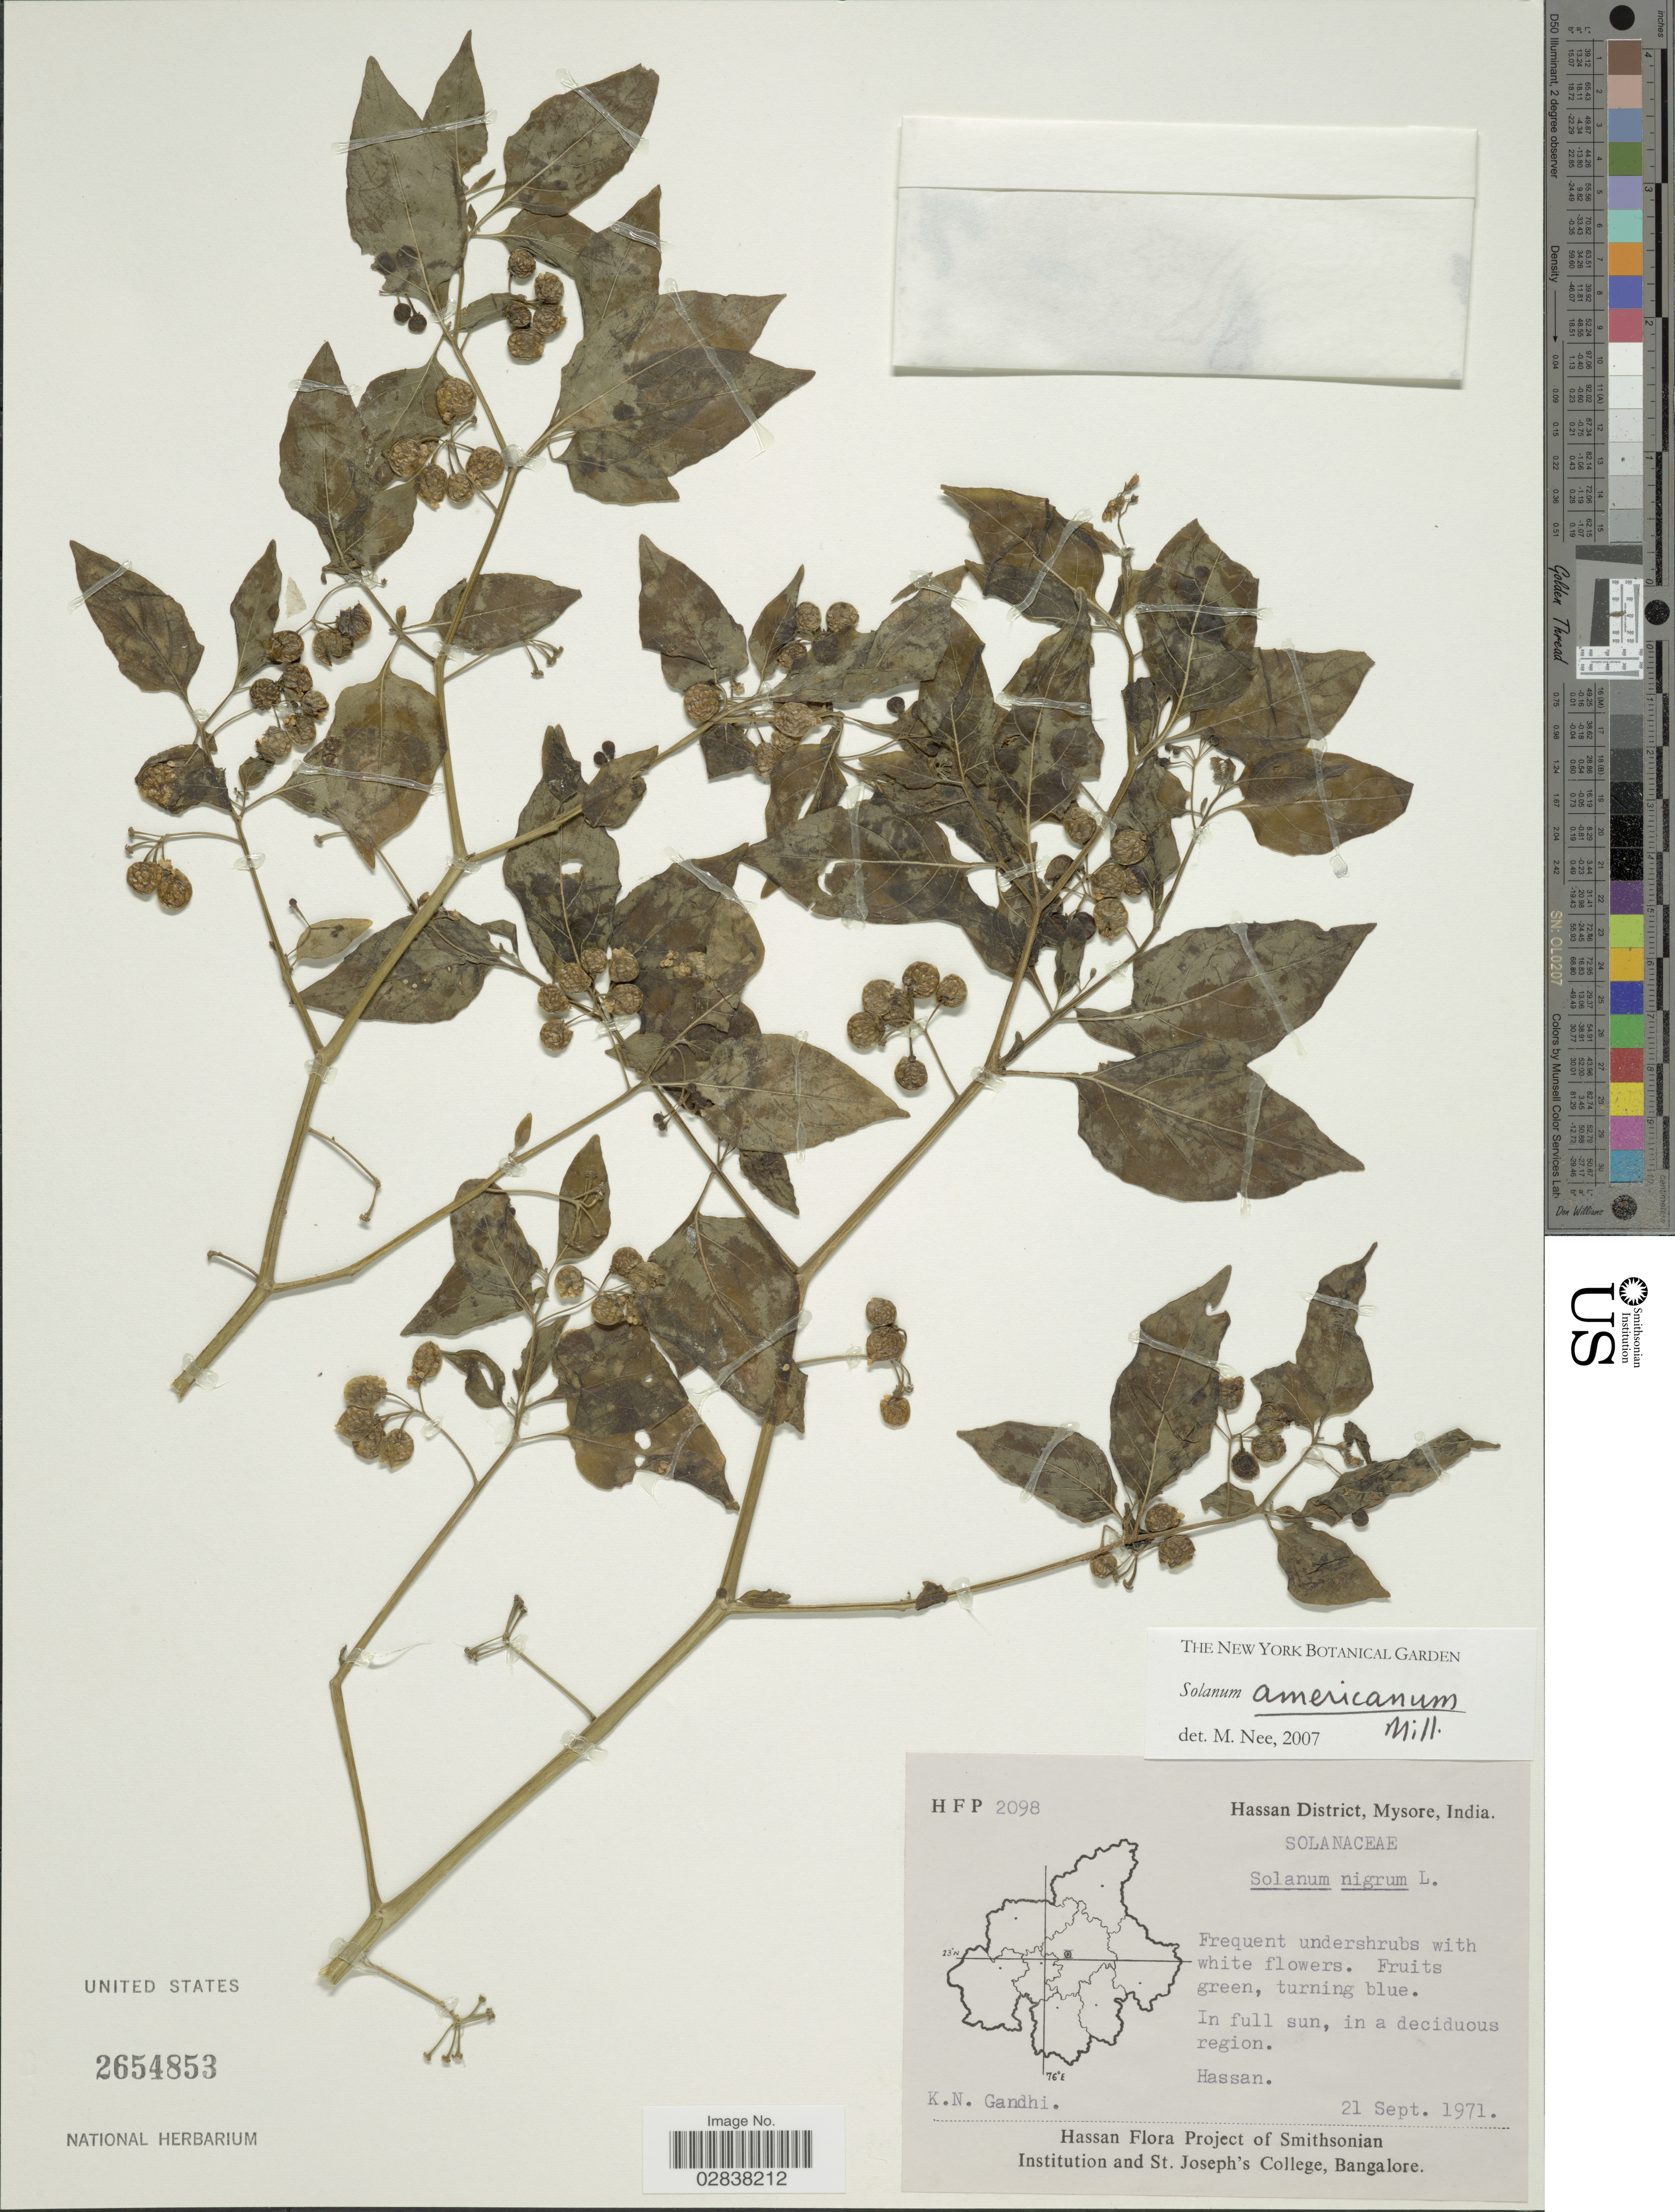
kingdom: Plantae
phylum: Tracheophyta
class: Magnoliopsida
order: Solanales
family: Solanaceae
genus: Solanum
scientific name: Solanum americanum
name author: Mill.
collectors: K. N. Gandhi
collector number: HFP2098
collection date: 1971-09-21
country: India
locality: Hassan District, Mysore.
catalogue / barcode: US 2654853